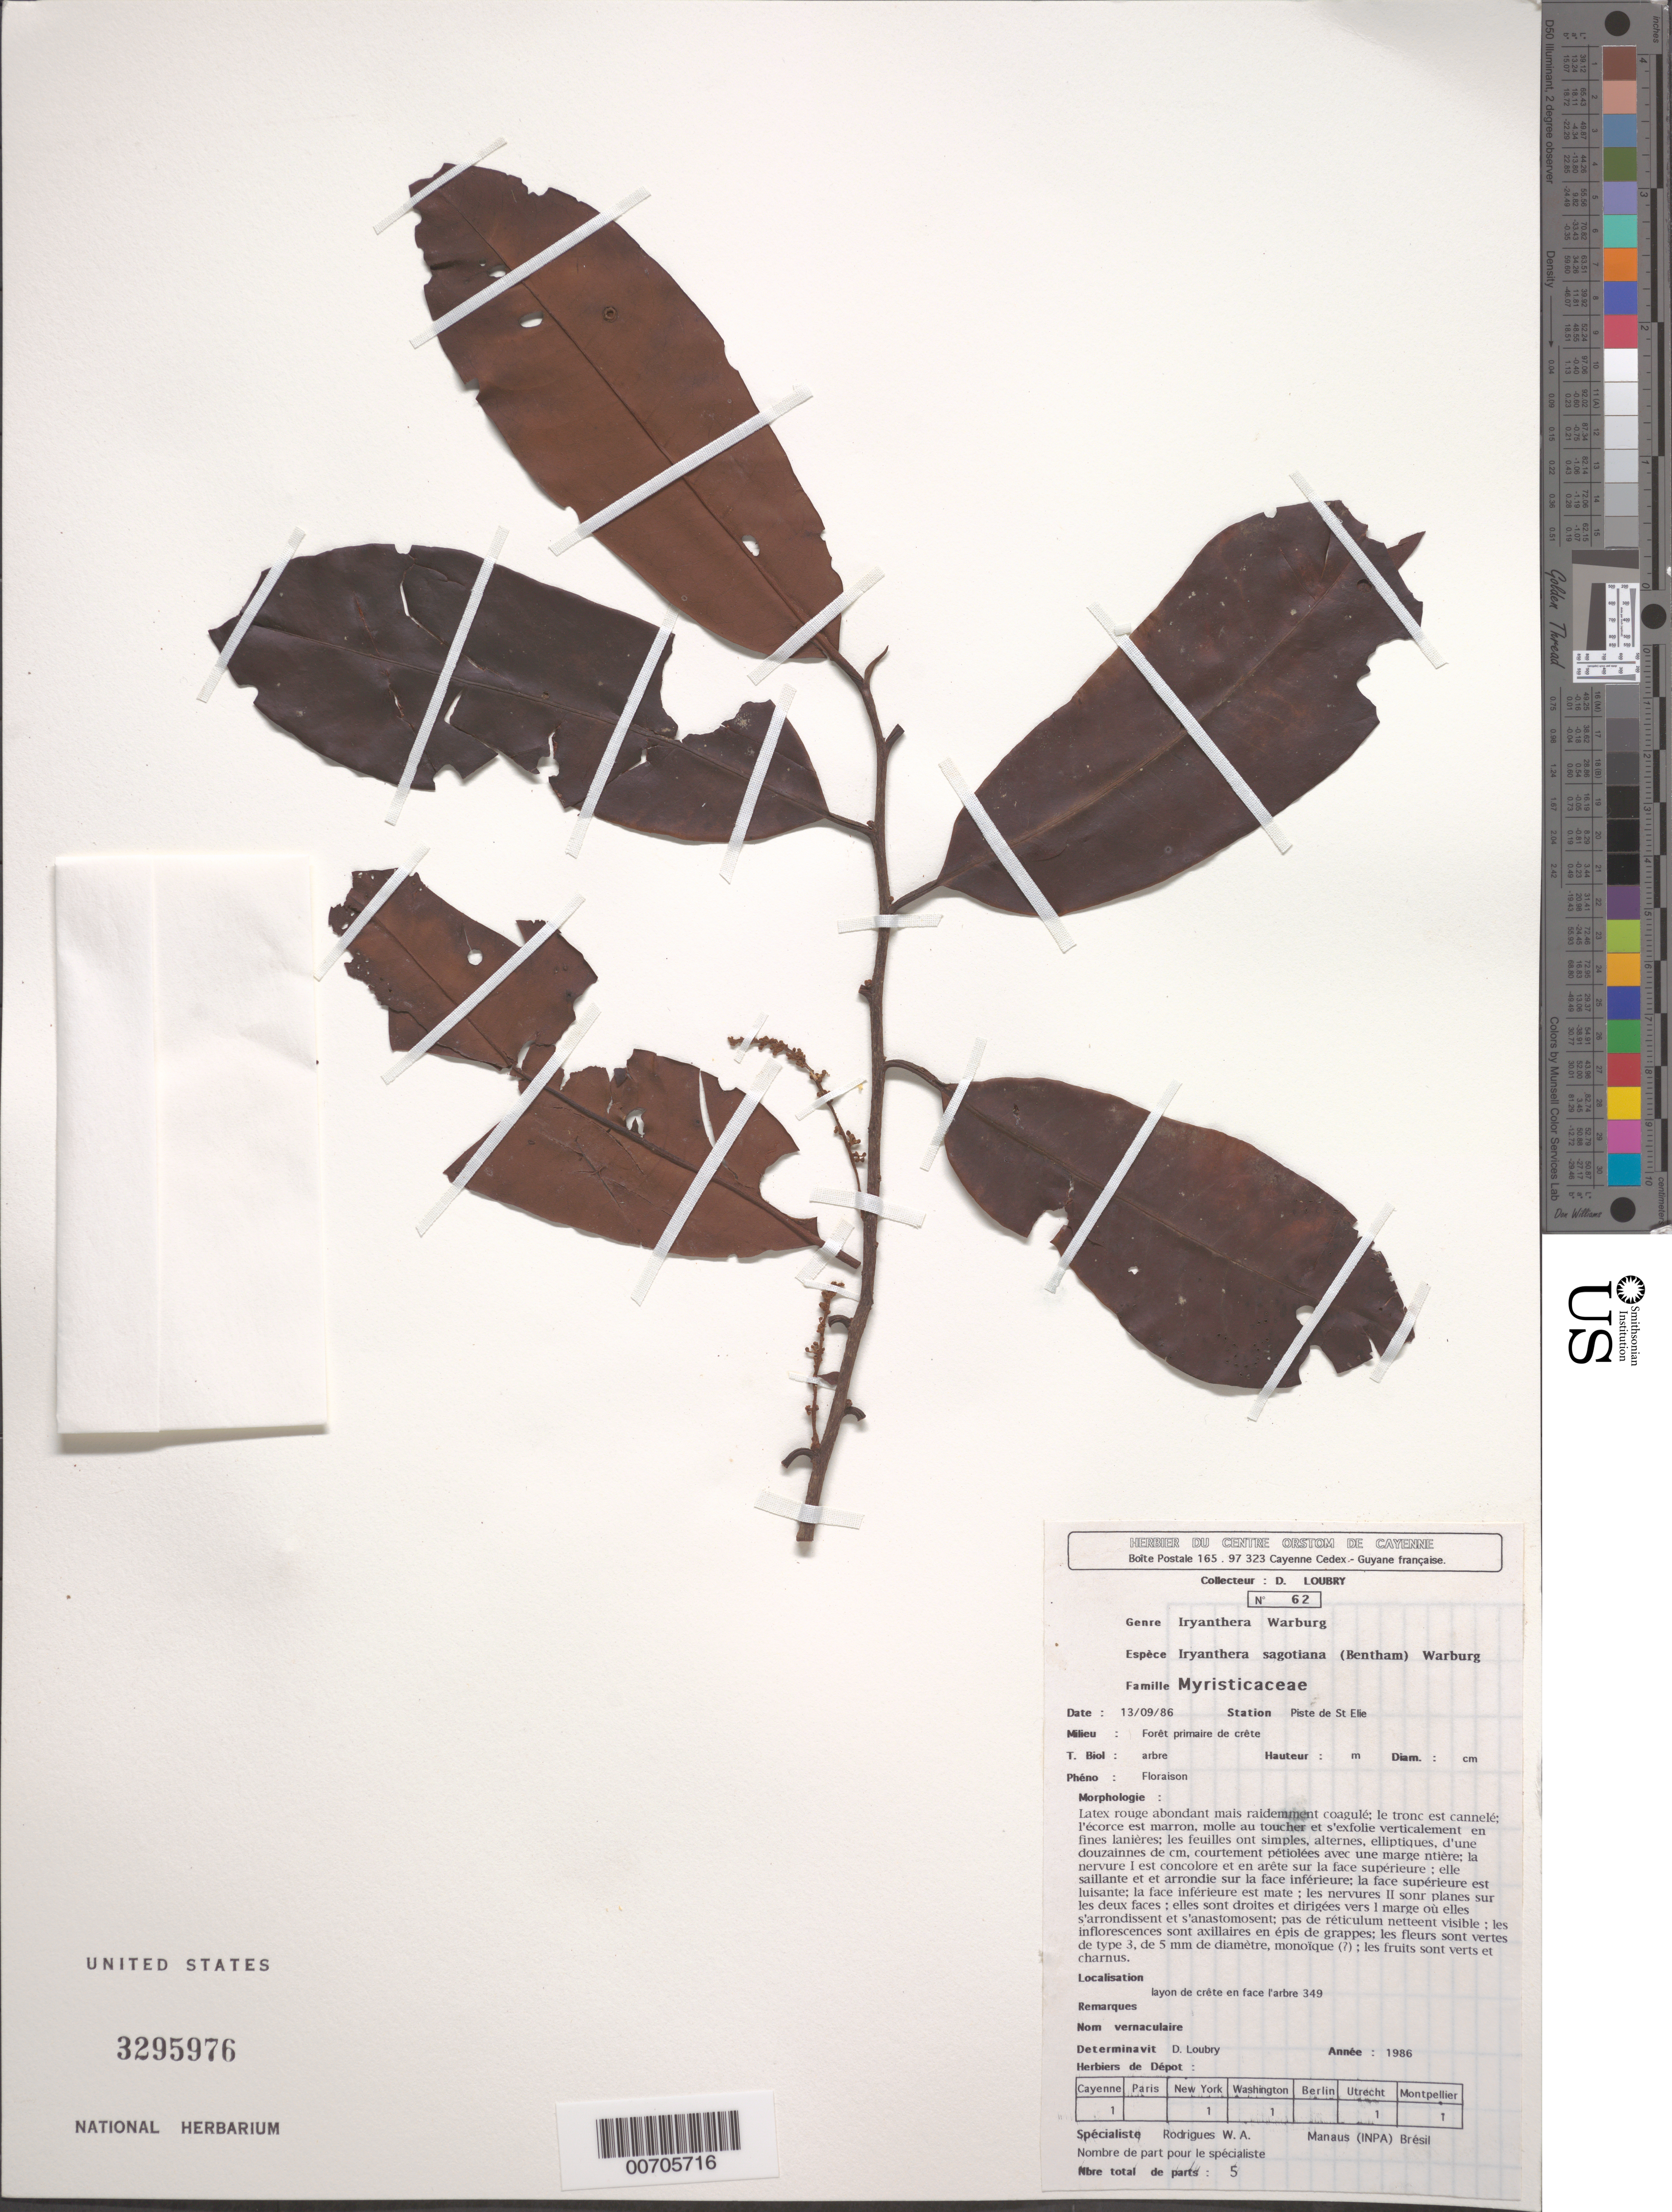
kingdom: Plantae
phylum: Tracheophyta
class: Magnoliopsida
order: Magnoliales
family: Myristicaceae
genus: Iryanthera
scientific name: Iryanthera sagotiana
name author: (Benth.) Warb.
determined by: Loubry, D.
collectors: D. Loubry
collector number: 62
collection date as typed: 13-Sep-86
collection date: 1986-09-13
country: French Guiana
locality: Piste de Saint-Élie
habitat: Primary forest on ridge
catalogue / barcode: US 3295976